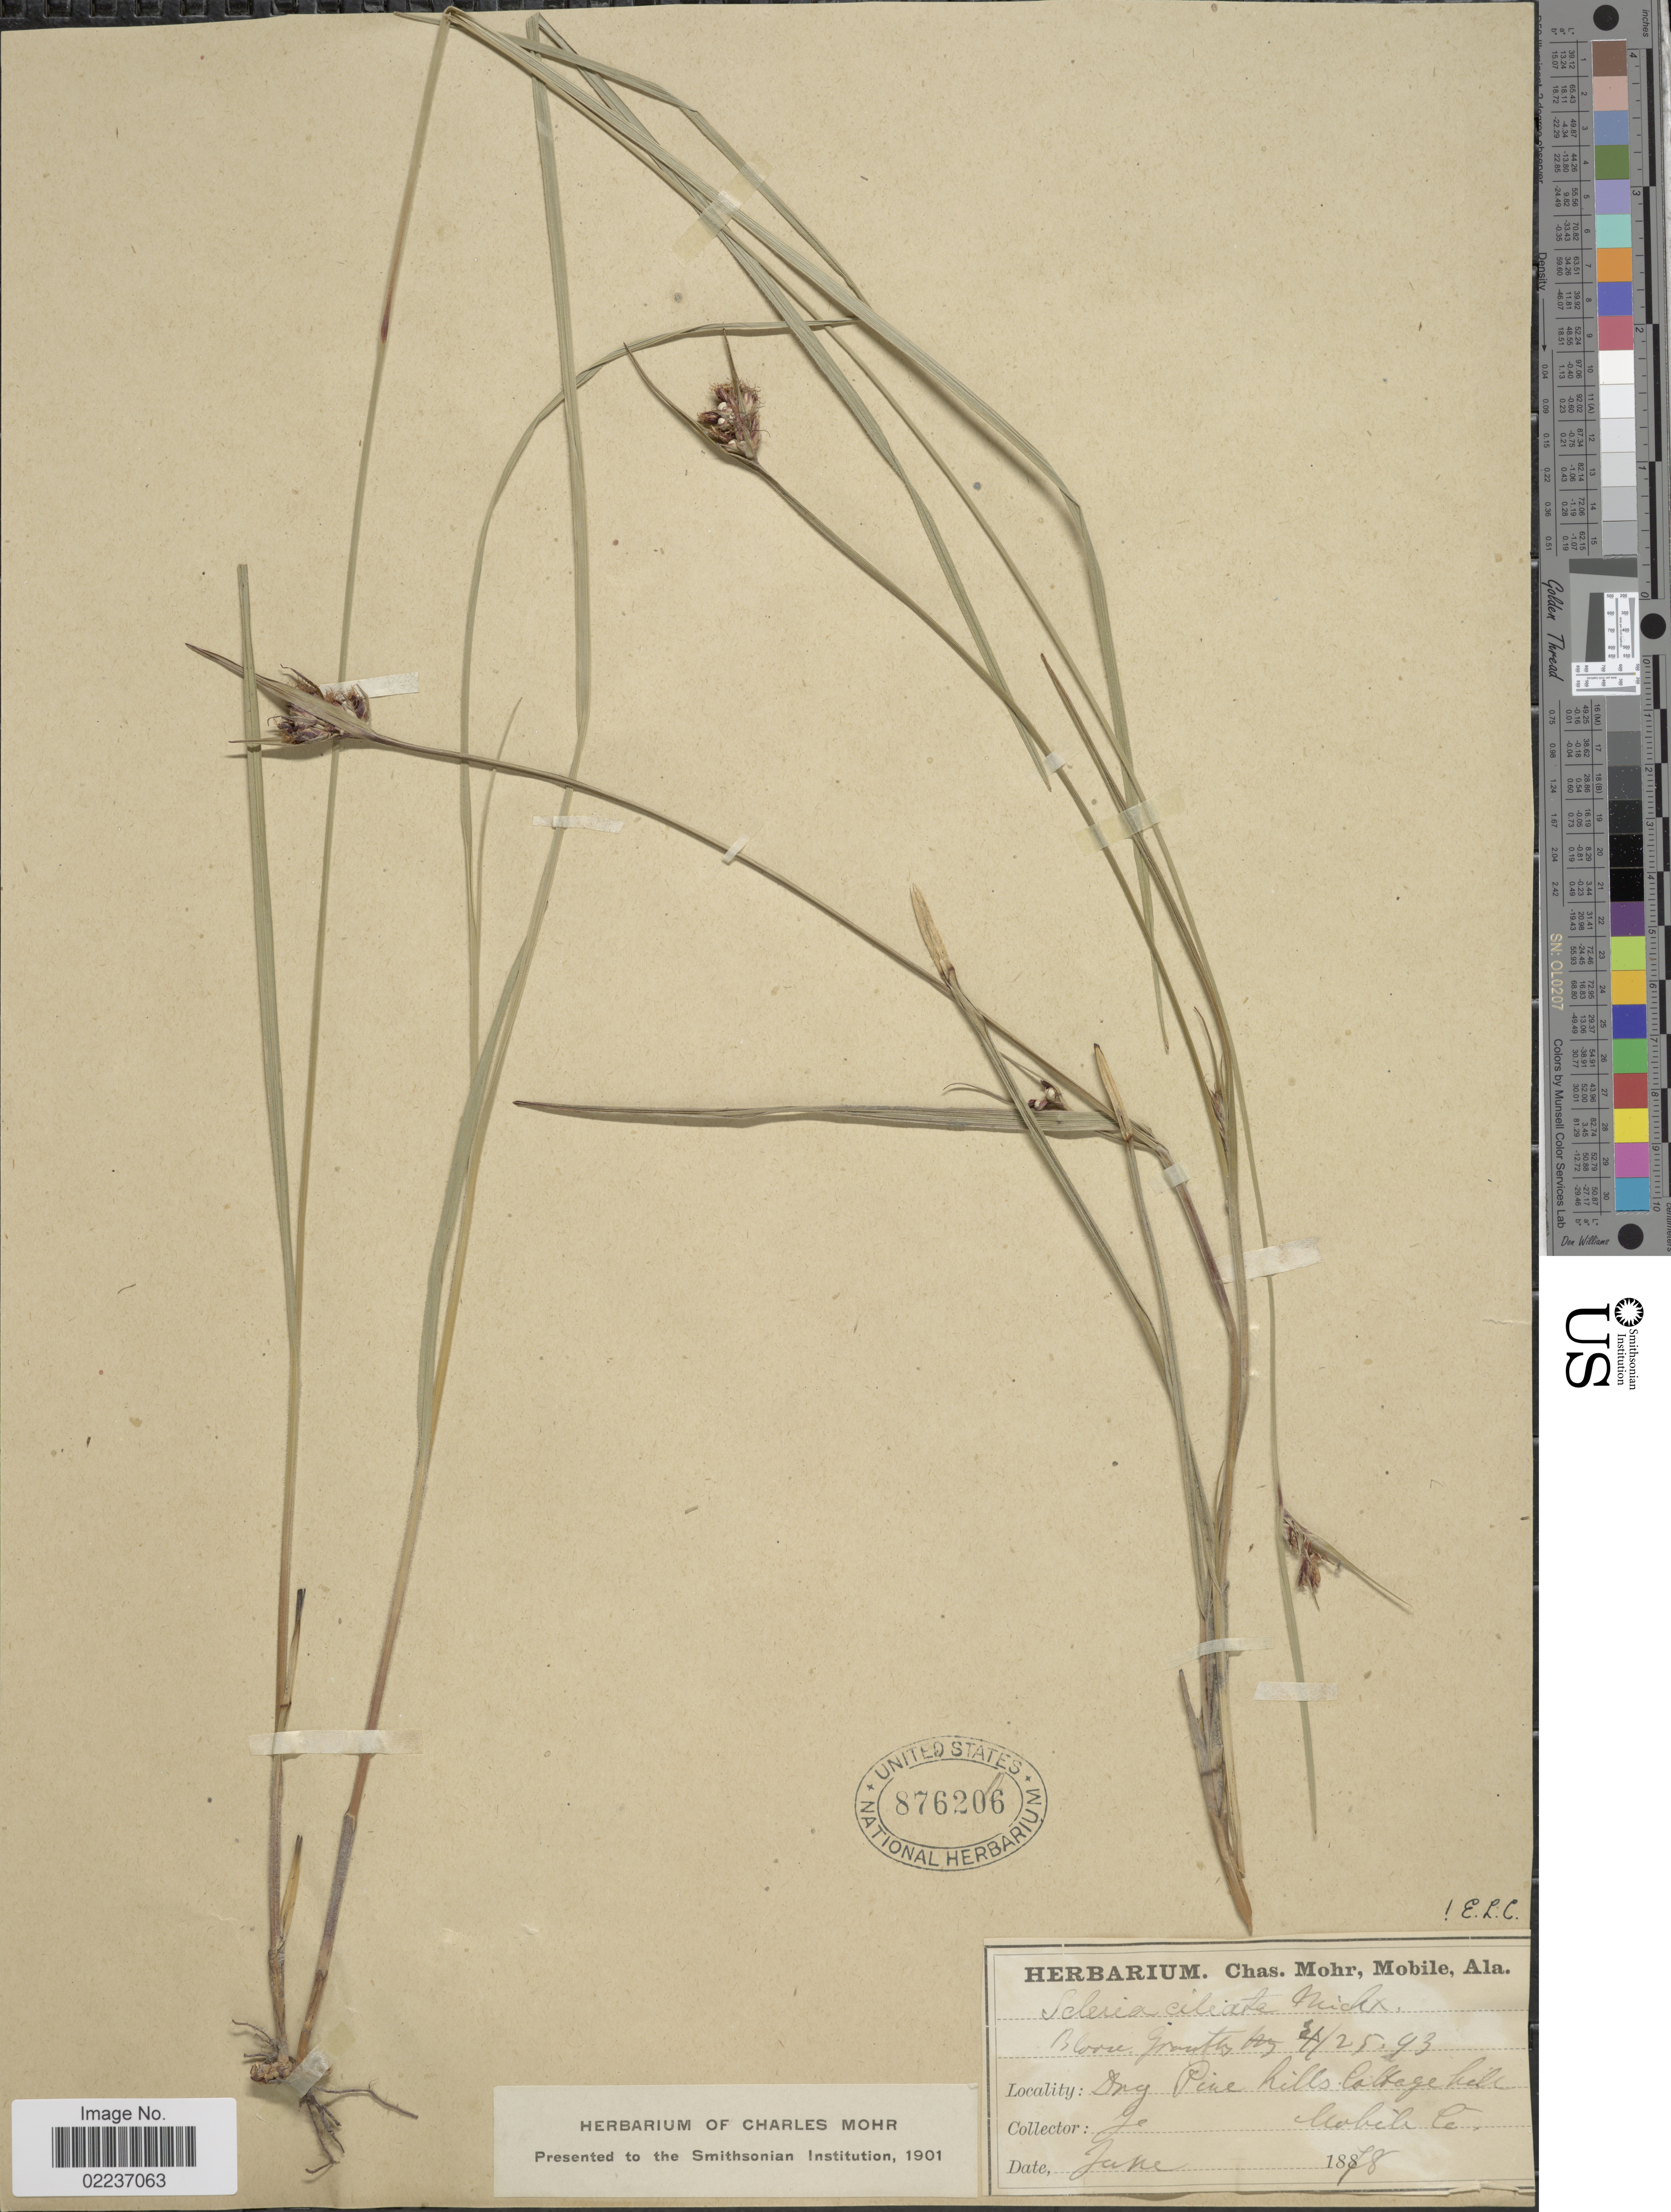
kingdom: Plantae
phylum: Tracheophyta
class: Liliopsida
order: Poales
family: Cyperaceae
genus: Scleria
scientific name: Scleria ciliata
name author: Michx.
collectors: ex herb. Charles Mohr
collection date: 1878-06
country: United States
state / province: Alabama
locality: Dry pine hills, Cottage hill, Mobile Co.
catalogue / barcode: US 876206